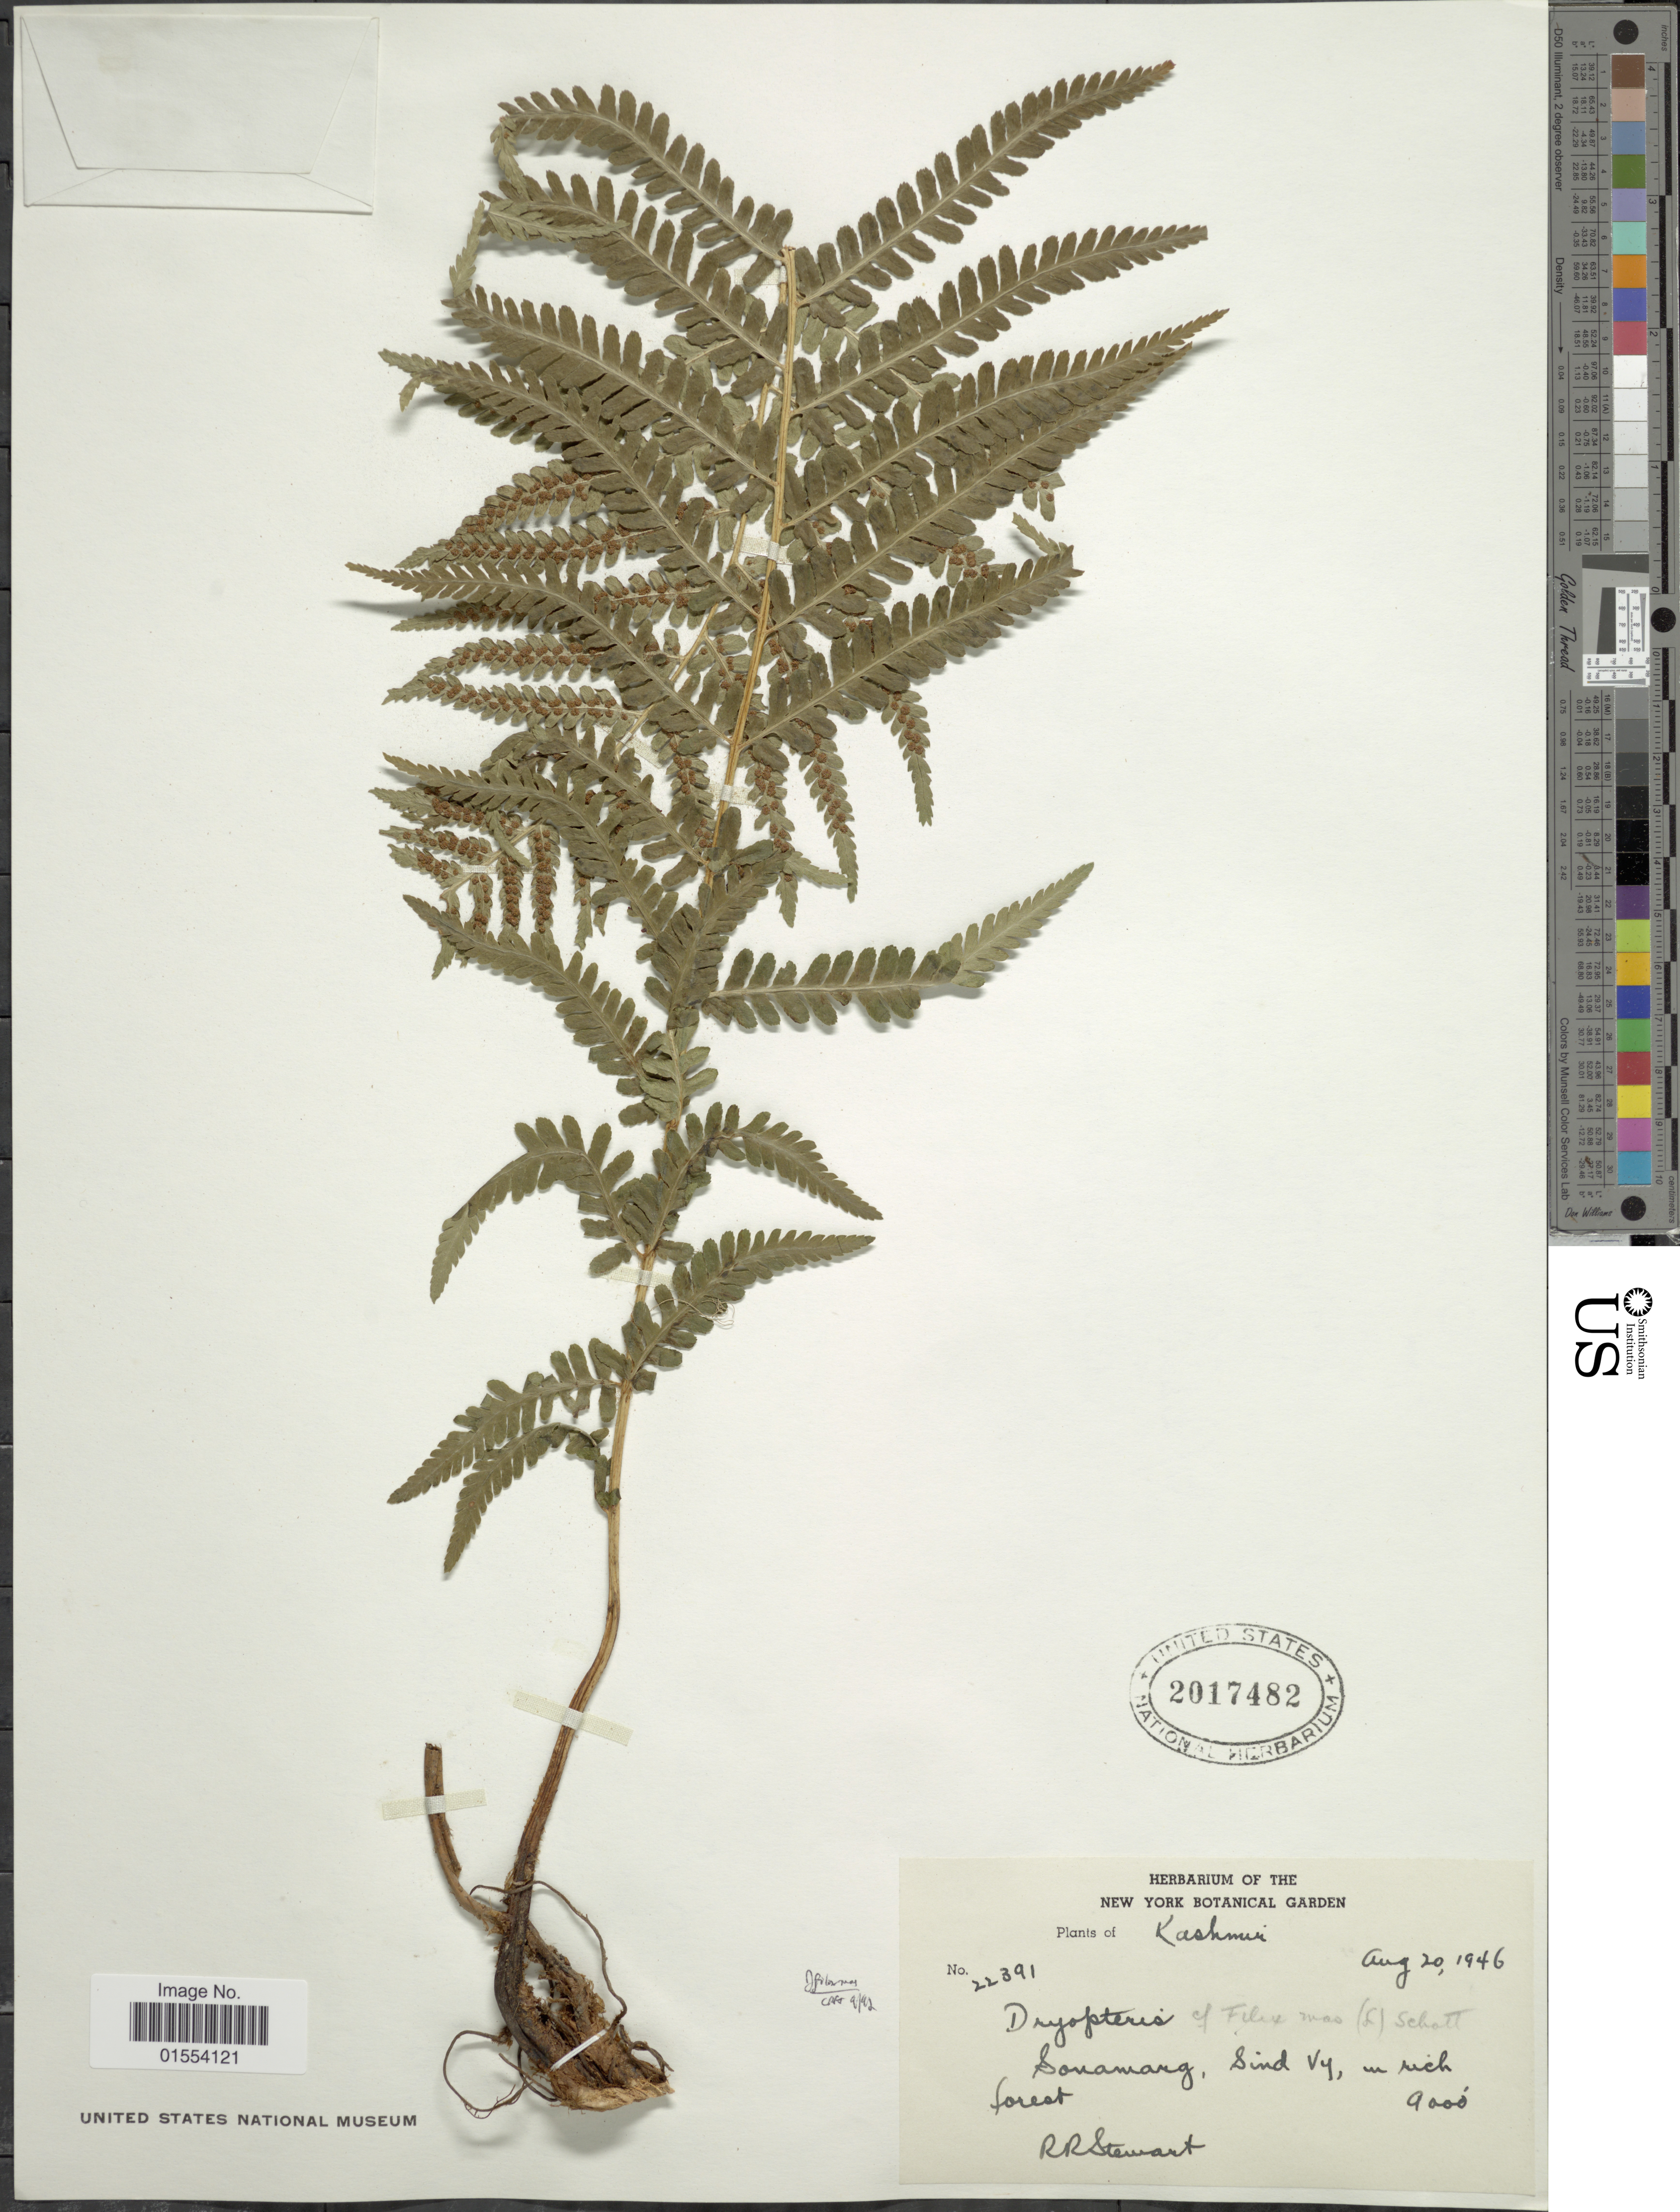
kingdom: Plantae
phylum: Tracheophyta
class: Polypodiopsida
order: Polypodiales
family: Dryopteridaceae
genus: Dryopteris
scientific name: Dryopteris filix-mas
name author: (L.) Schott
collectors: R. R. Stewart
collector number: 22391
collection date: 1946-08-20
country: India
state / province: Jammu and Kashmir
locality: Kashmir, Sonamarg, Sind Vy, in rich forest.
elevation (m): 2743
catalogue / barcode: US 2017482